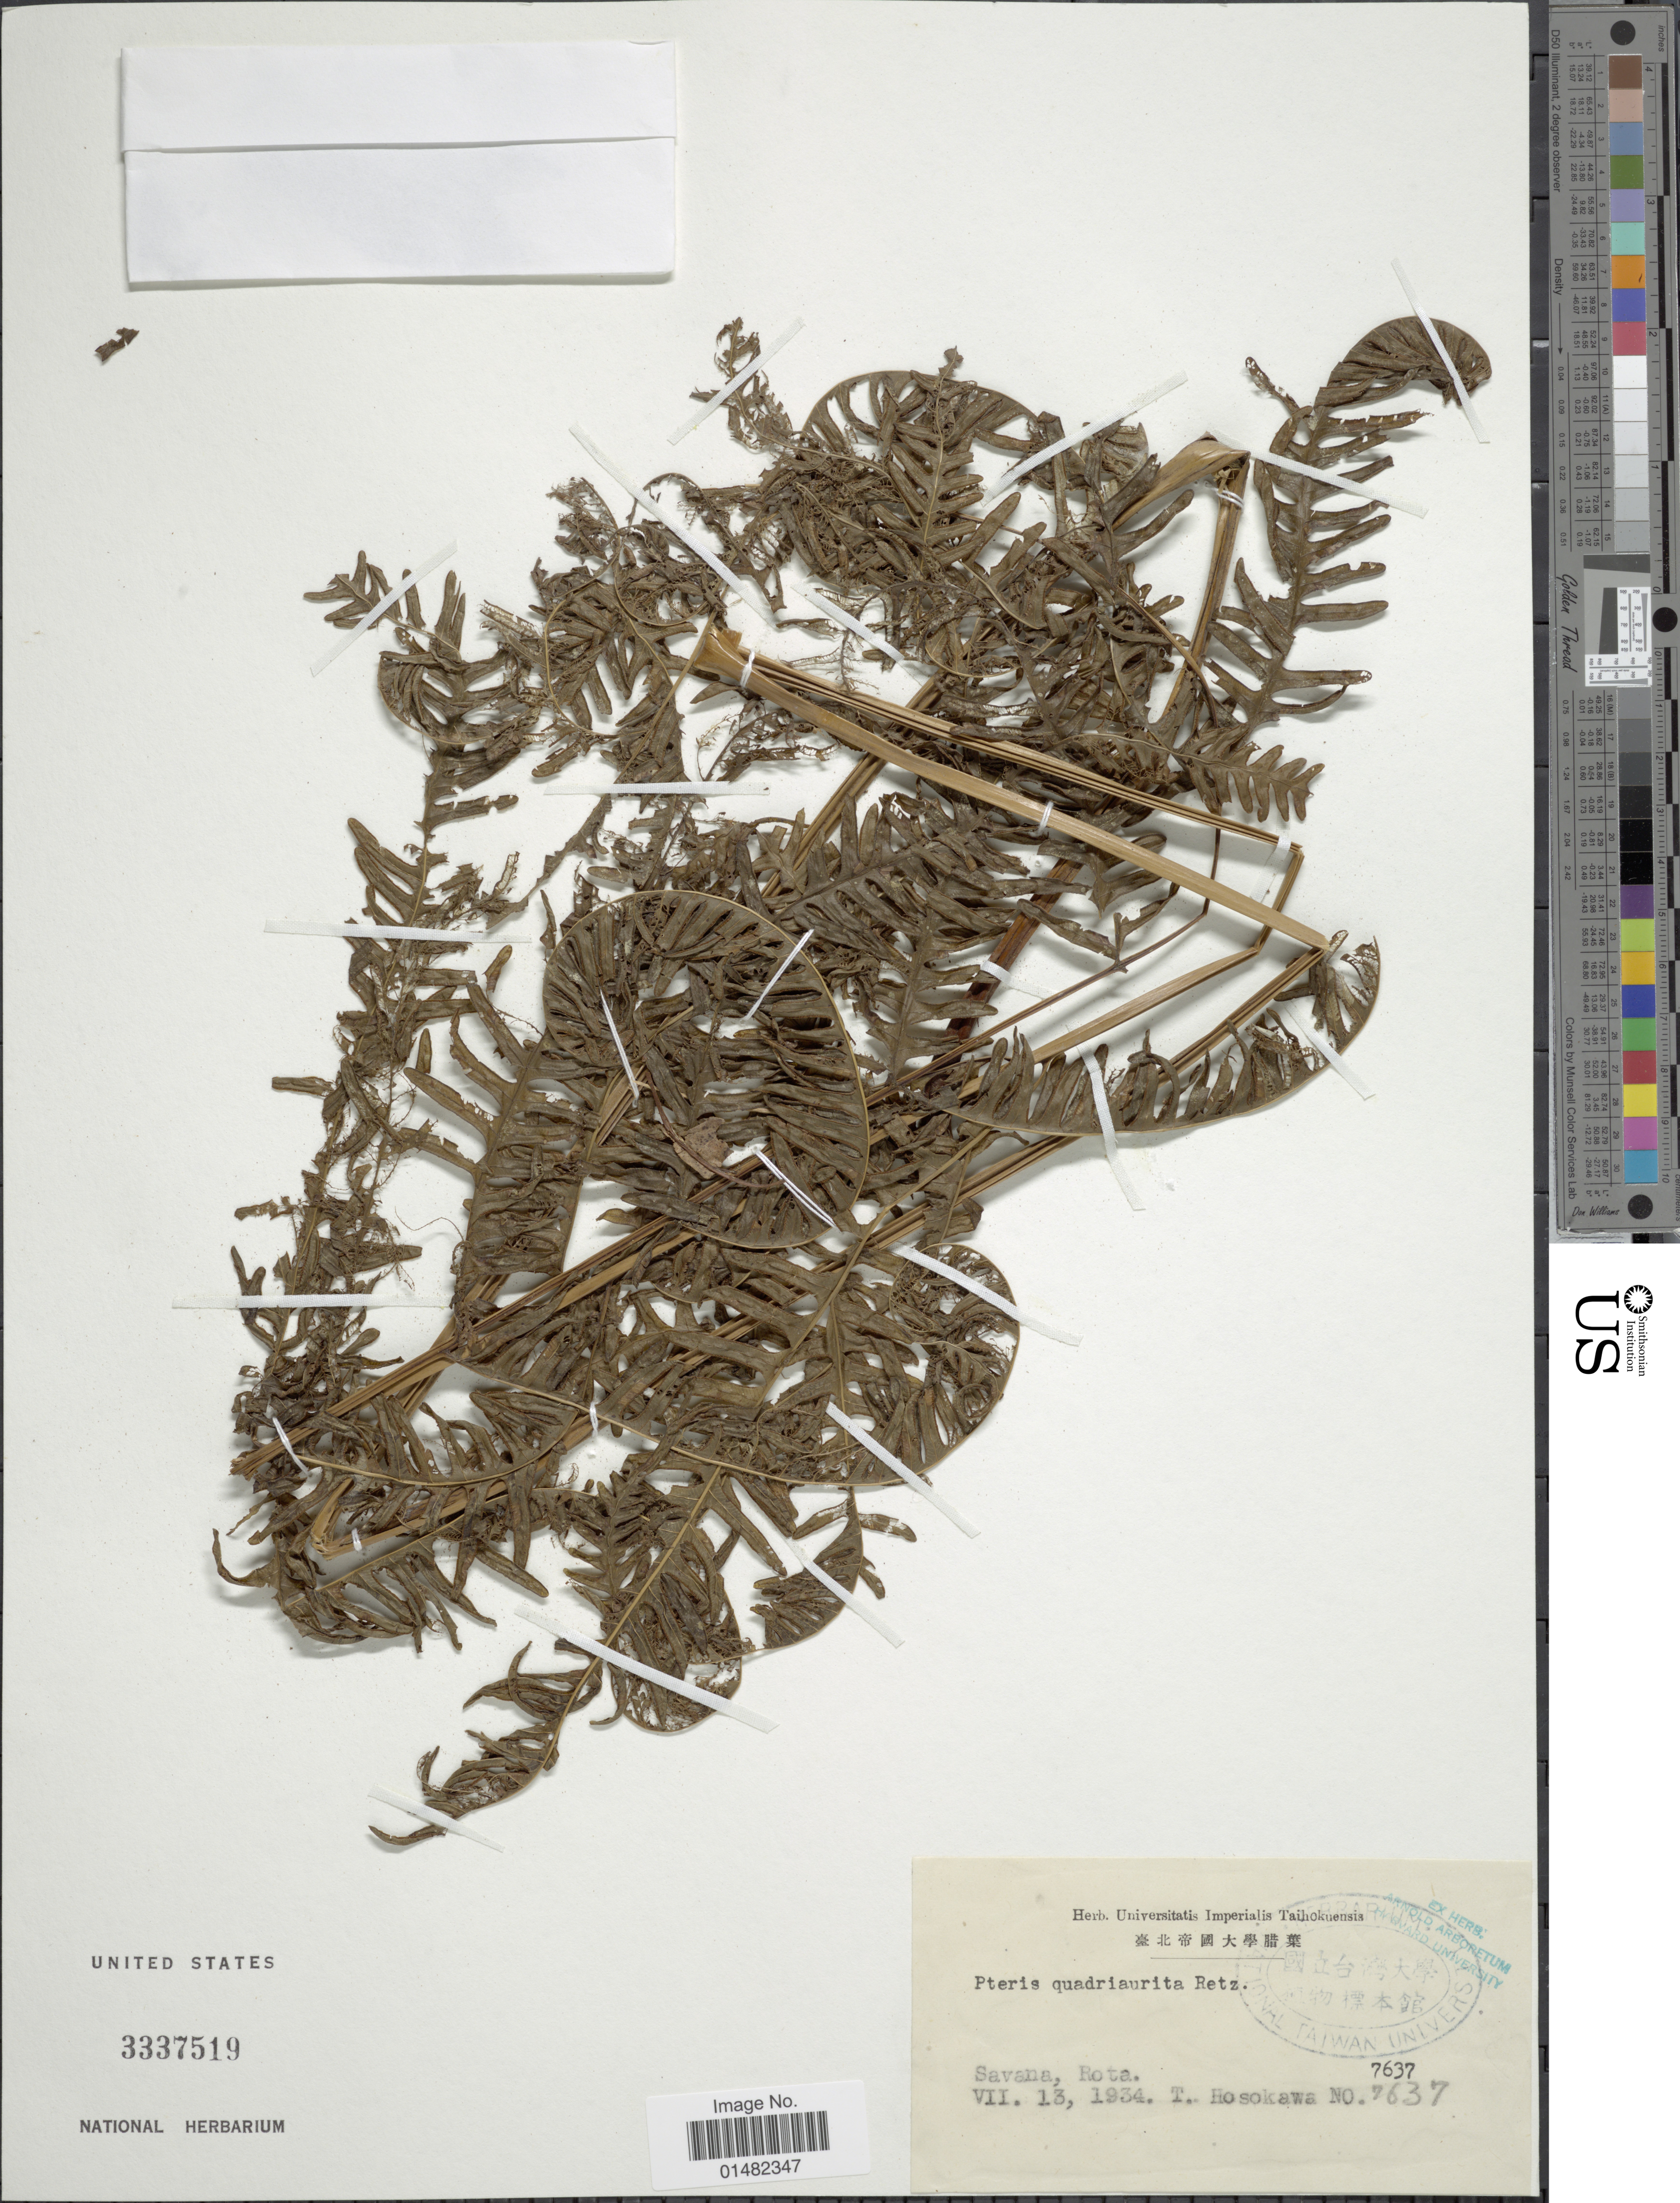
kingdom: Plantae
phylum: Tracheophyta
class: Polypodiopsida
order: Polypodiales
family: Pteridaceae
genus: Pteris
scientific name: Pteris quadriaurita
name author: Retz.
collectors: T. Hosokawa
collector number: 7637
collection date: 1934-07-13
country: Northern Mariana Islands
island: Rota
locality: Savana, Rota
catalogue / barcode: US 3337519